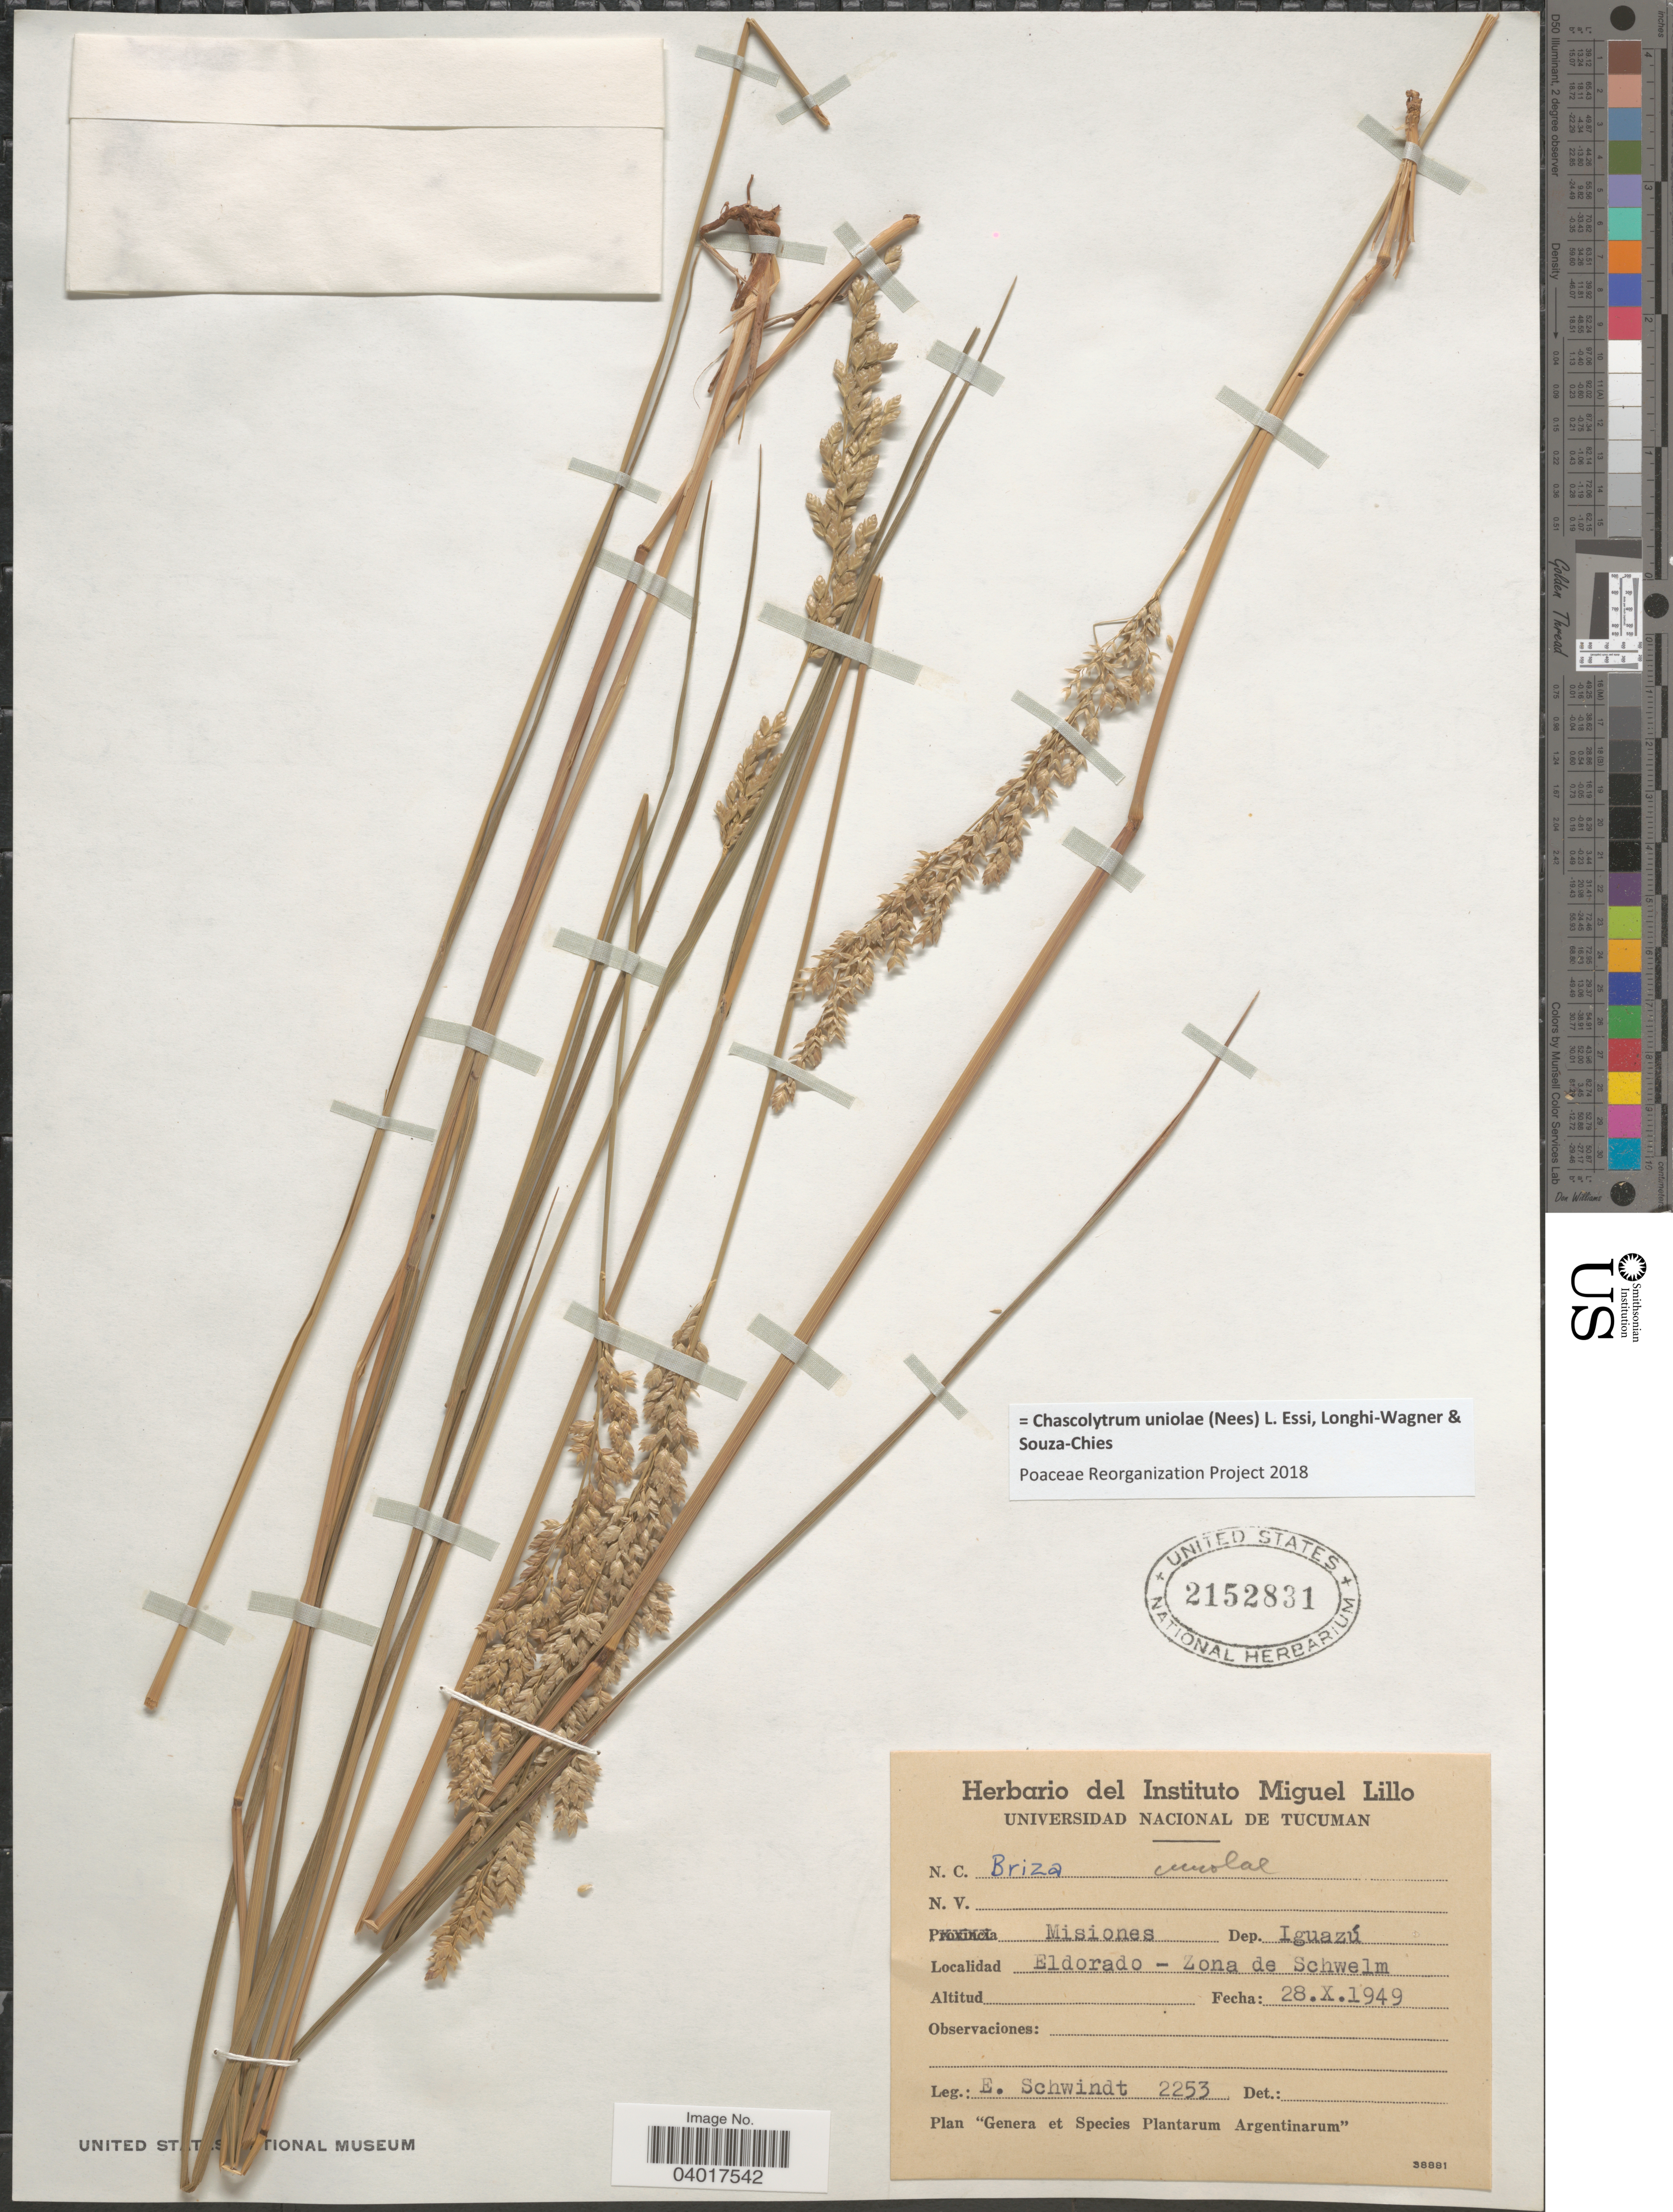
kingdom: Plantae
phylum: Tracheophyta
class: Liliopsida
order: Poales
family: Poaceae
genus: Chascolytrum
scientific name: Chascolytrum uniolae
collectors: E. Schwindt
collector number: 2253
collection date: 1949-10-28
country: Argentina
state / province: Misiones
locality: Dep. Iguazú. Eldorado - Zona de Schwelm.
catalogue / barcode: US 2152831